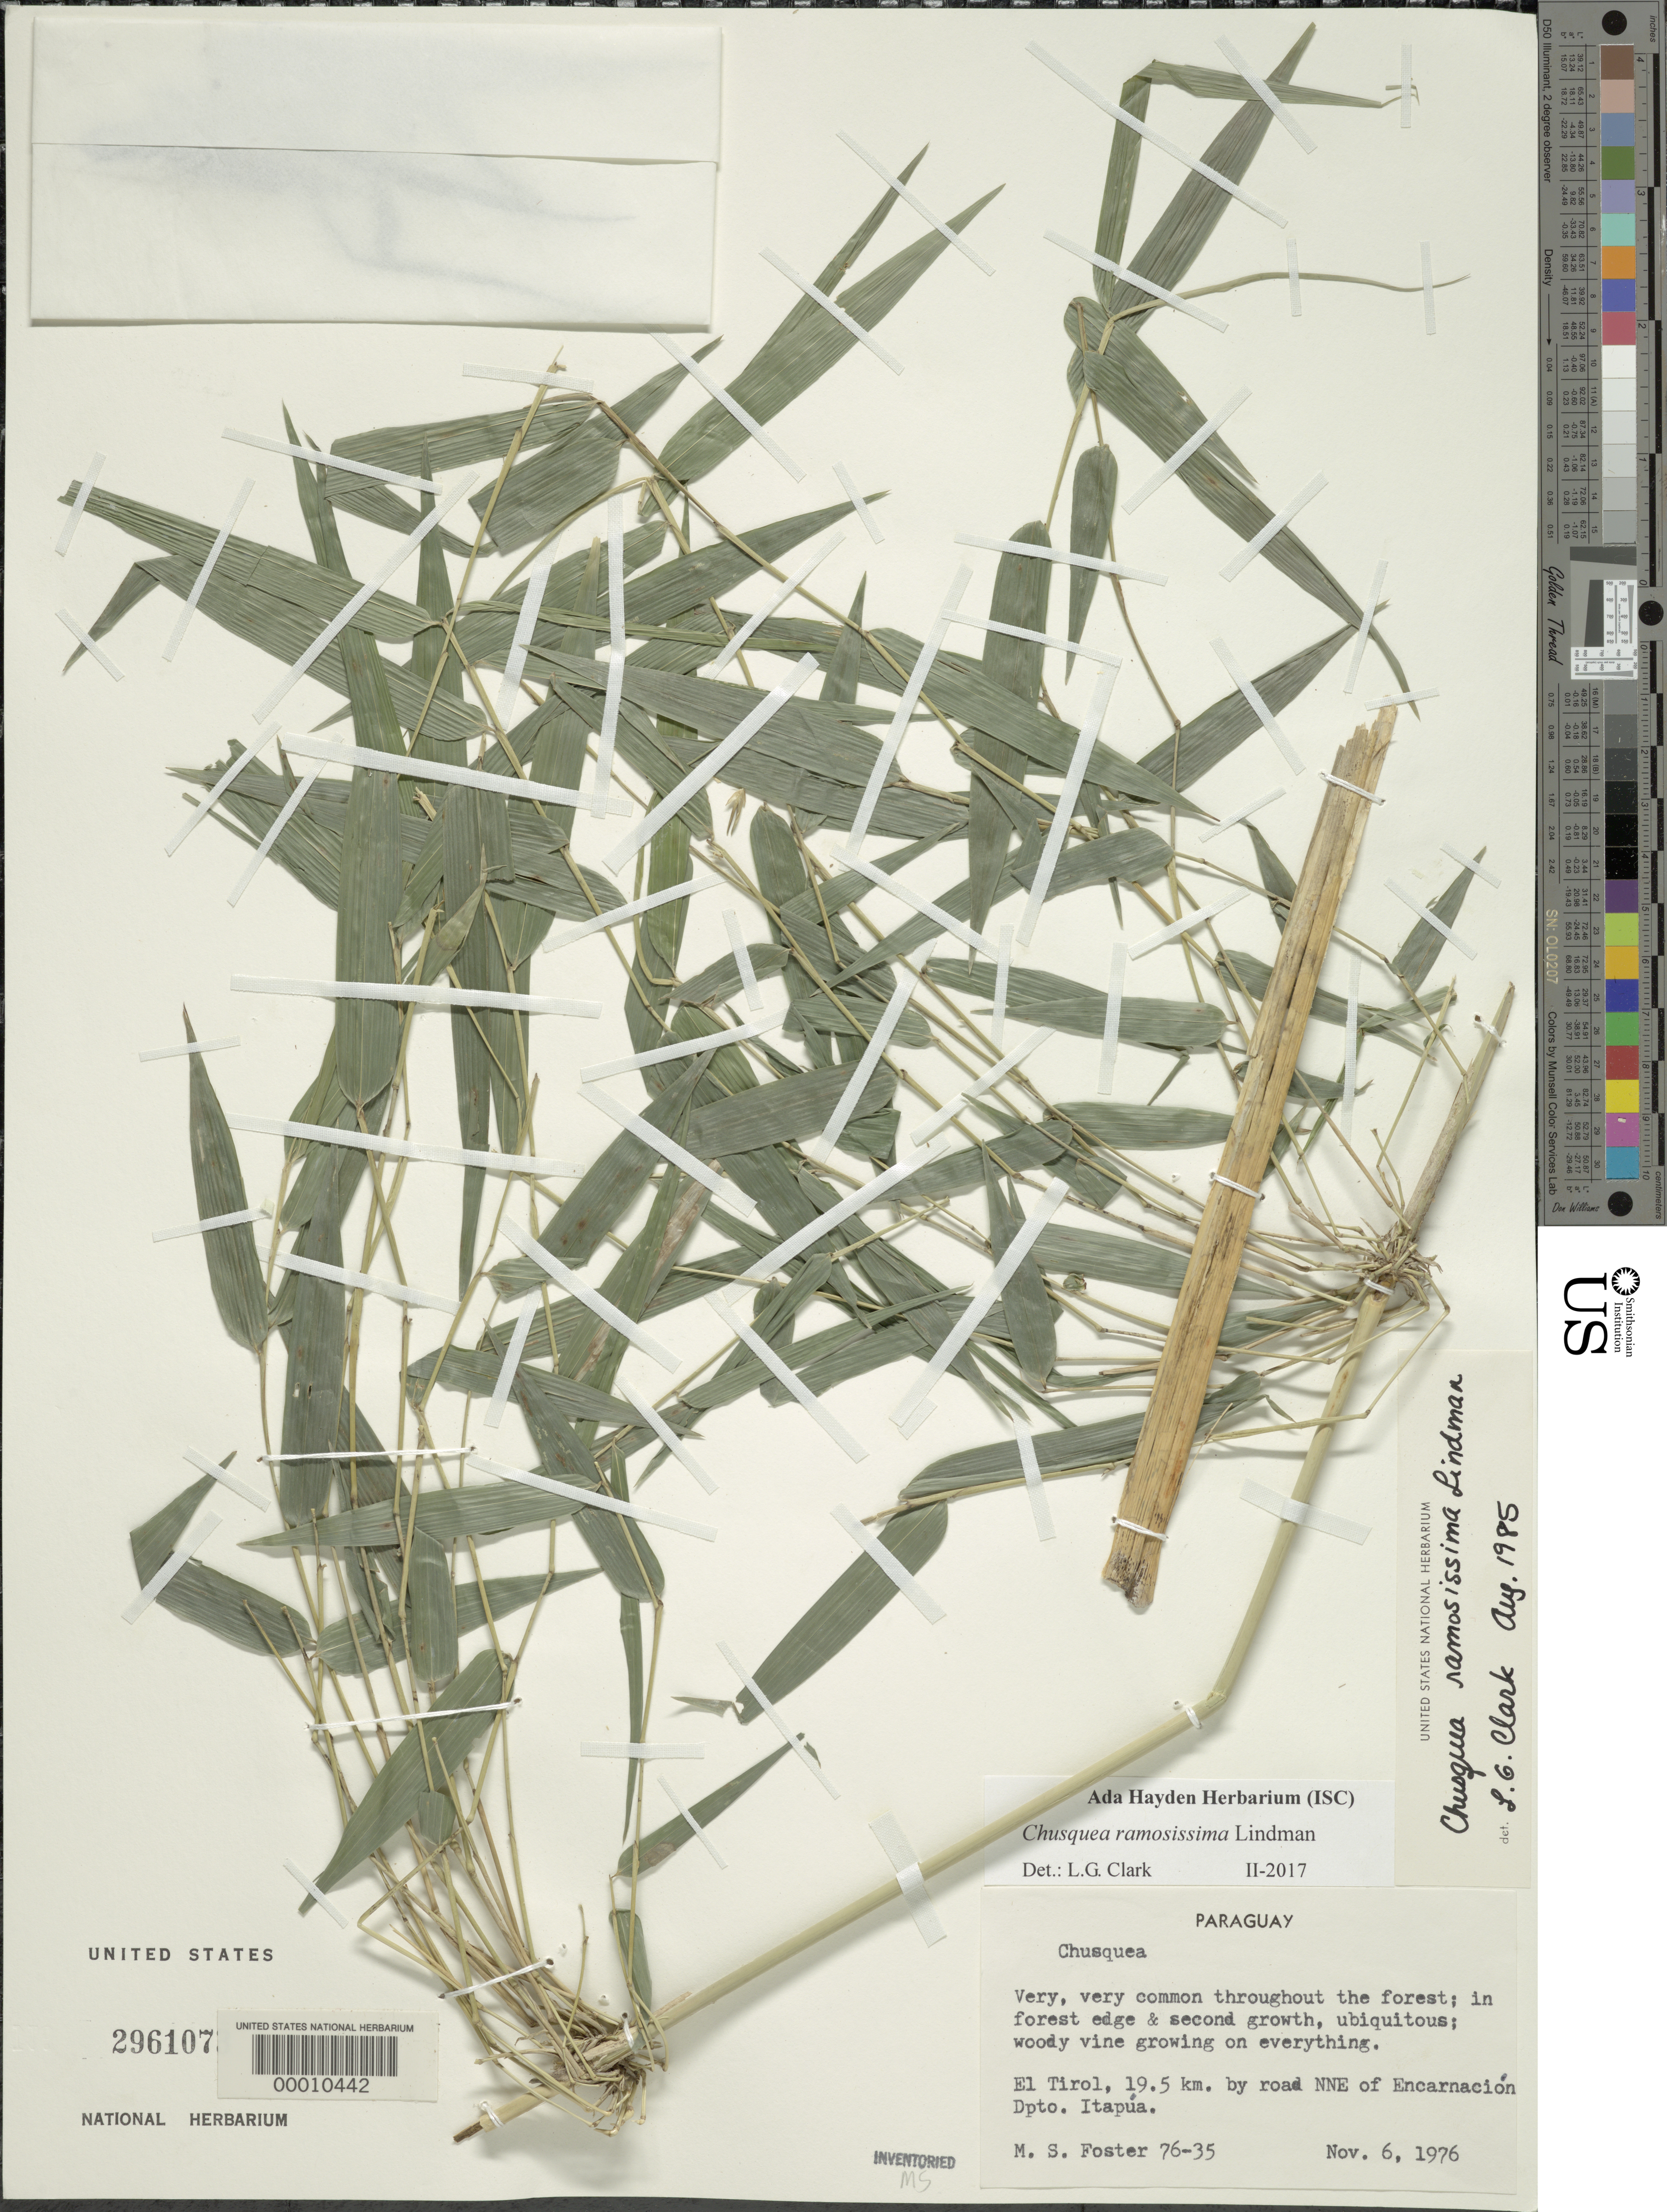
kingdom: Plantae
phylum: Tracheophyta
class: Liliopsida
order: Poales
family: Poaceae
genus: Chusquea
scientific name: Chusquea ramosissima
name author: Lindm.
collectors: M. S. Foster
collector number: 76-35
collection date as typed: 06 Nov 1976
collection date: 1976-11-06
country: Paraguay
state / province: Itapúa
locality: El tirol, encarnacion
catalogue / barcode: US 2961073